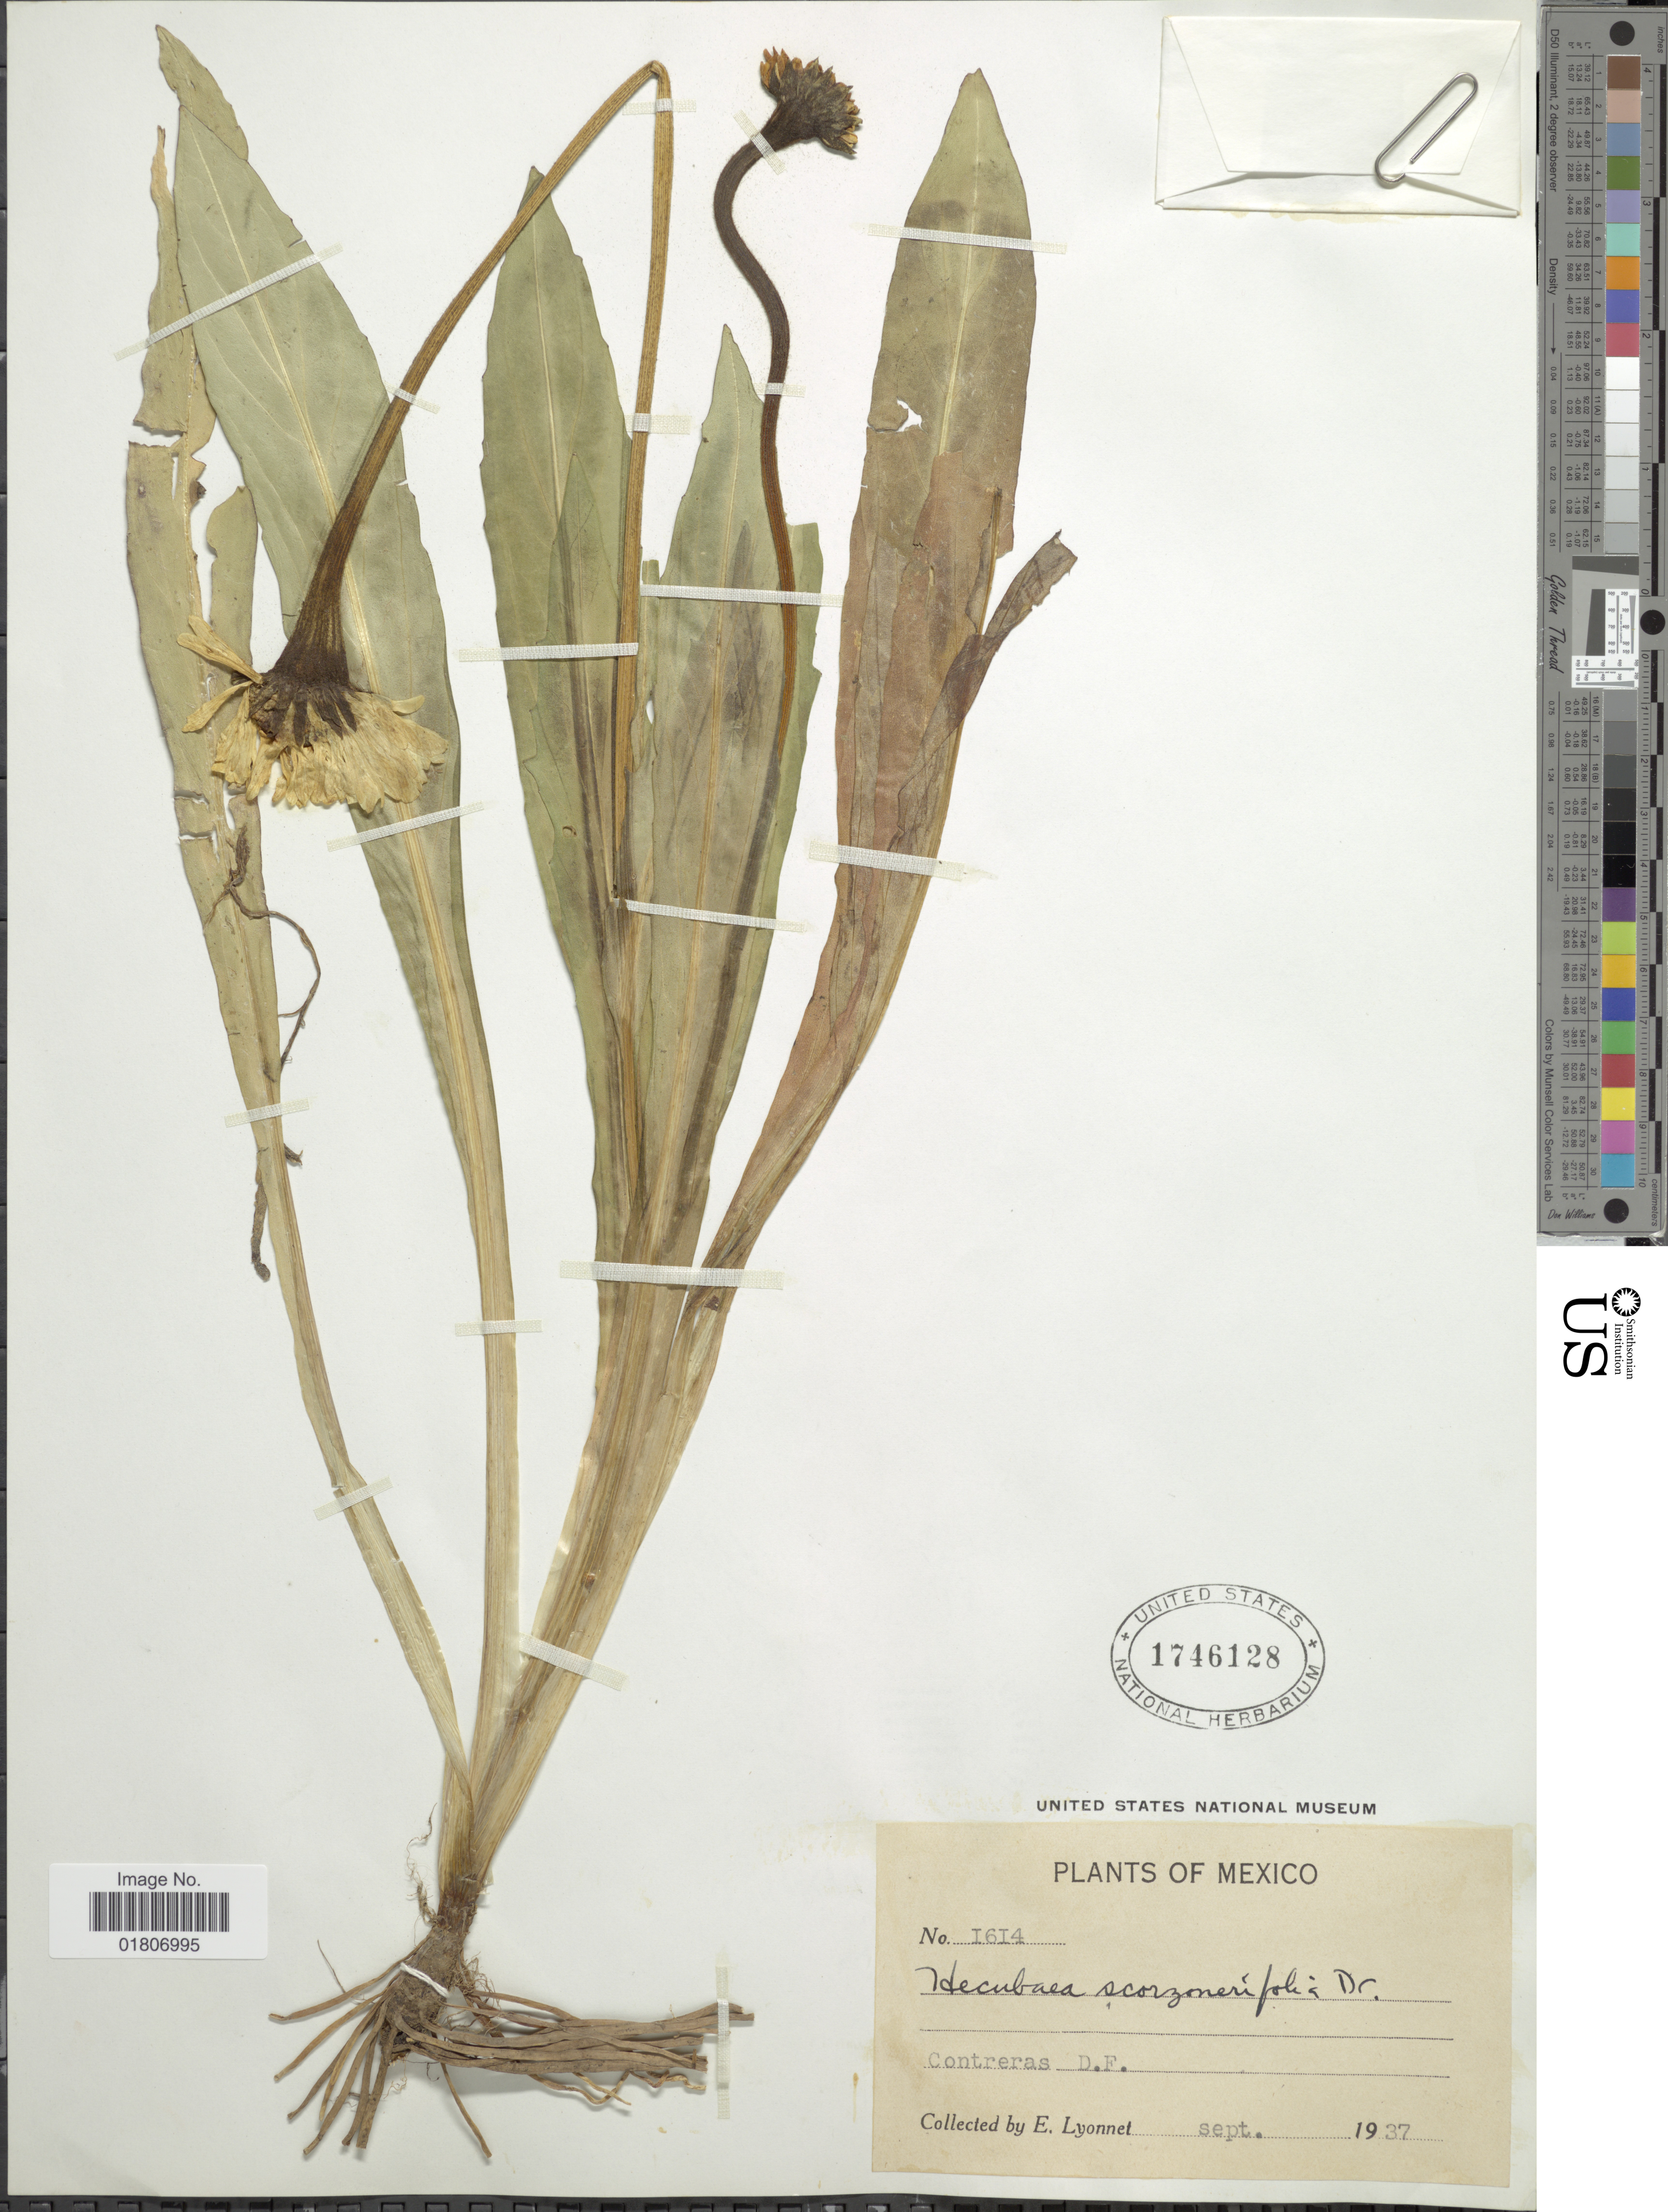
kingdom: Plantae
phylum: Tracheophyta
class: Magnoliopsida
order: Asterales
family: Asteraceae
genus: Dugaldia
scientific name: Dugaldia scorzoneraefolia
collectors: E. Lyonnet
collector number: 1614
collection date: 1937-09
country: Mexico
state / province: Distrito Federal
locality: Contreras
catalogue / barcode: US 1746128